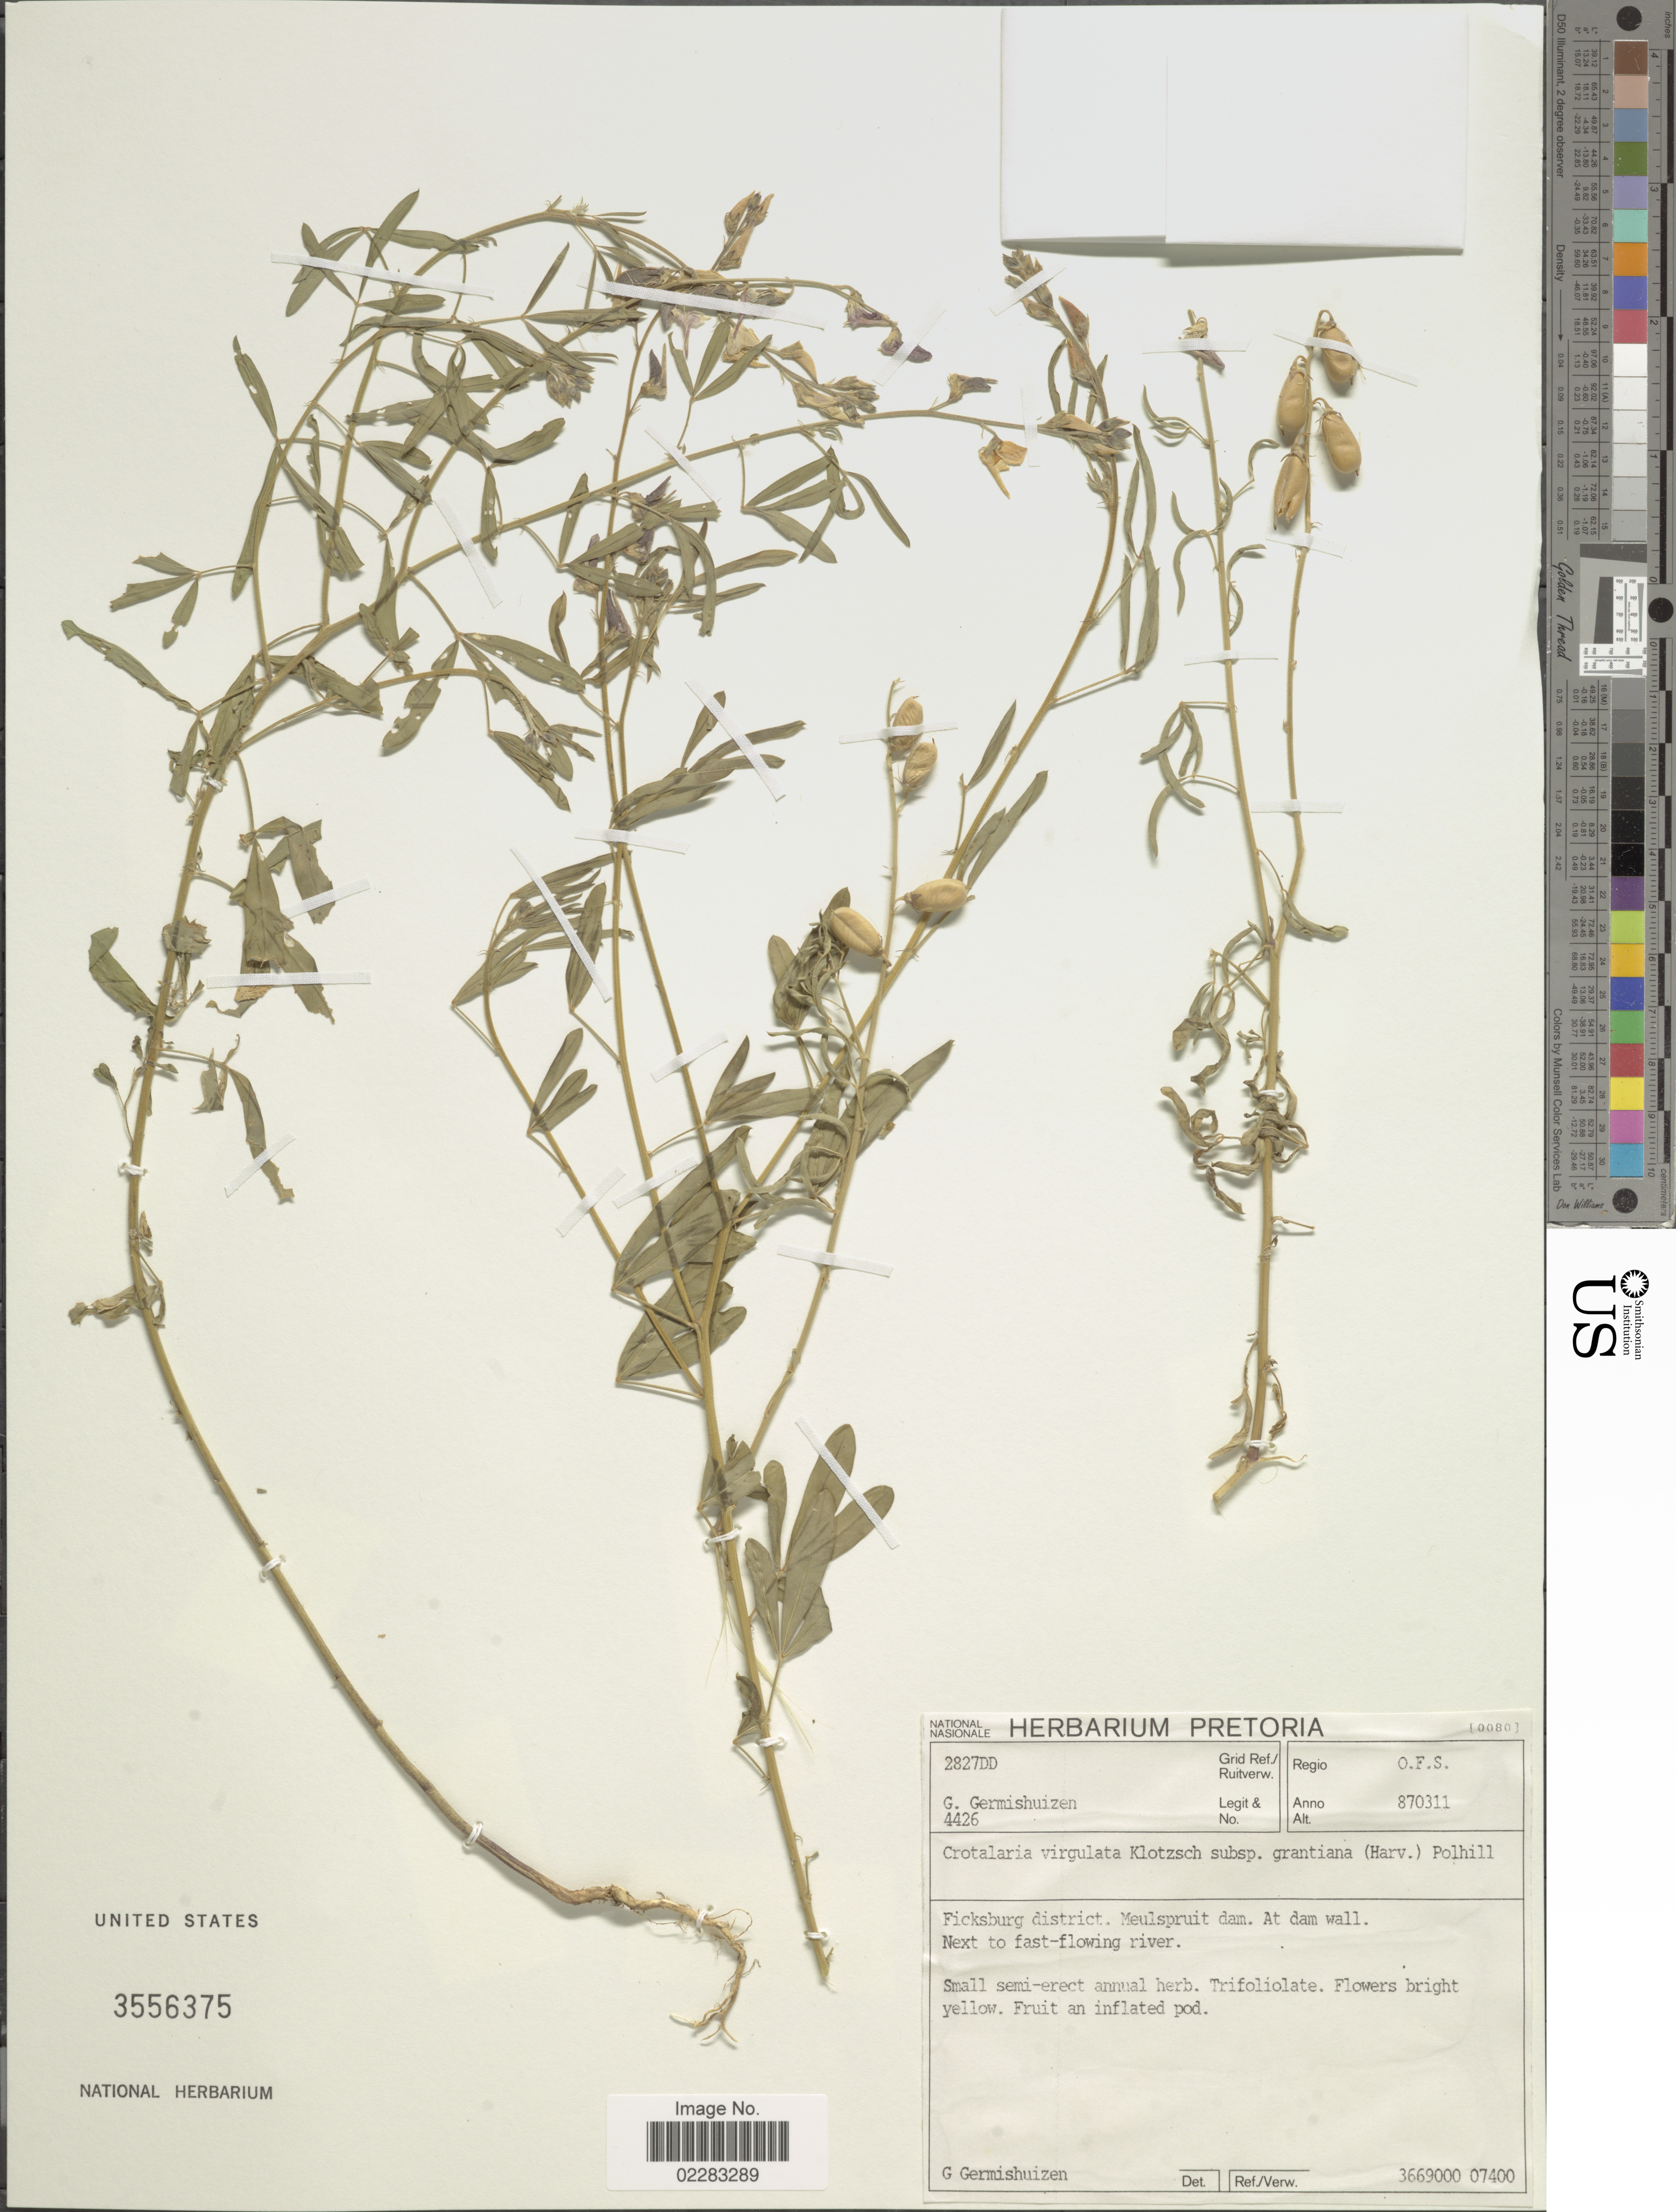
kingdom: Plantae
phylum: Tracheophyta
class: Magnoliopsida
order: Fabales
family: Fabaceae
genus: Crotalaria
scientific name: Crotalaria virgulata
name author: Klotzsch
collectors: G. Germishuizen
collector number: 4426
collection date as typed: Transcribed d/m/y: 11/3/87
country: South Africa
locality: Regio O.F.S. Ficksburg district. Meulspruit dam. At dam wall. Next to fast-flowing river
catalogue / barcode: US 3556375